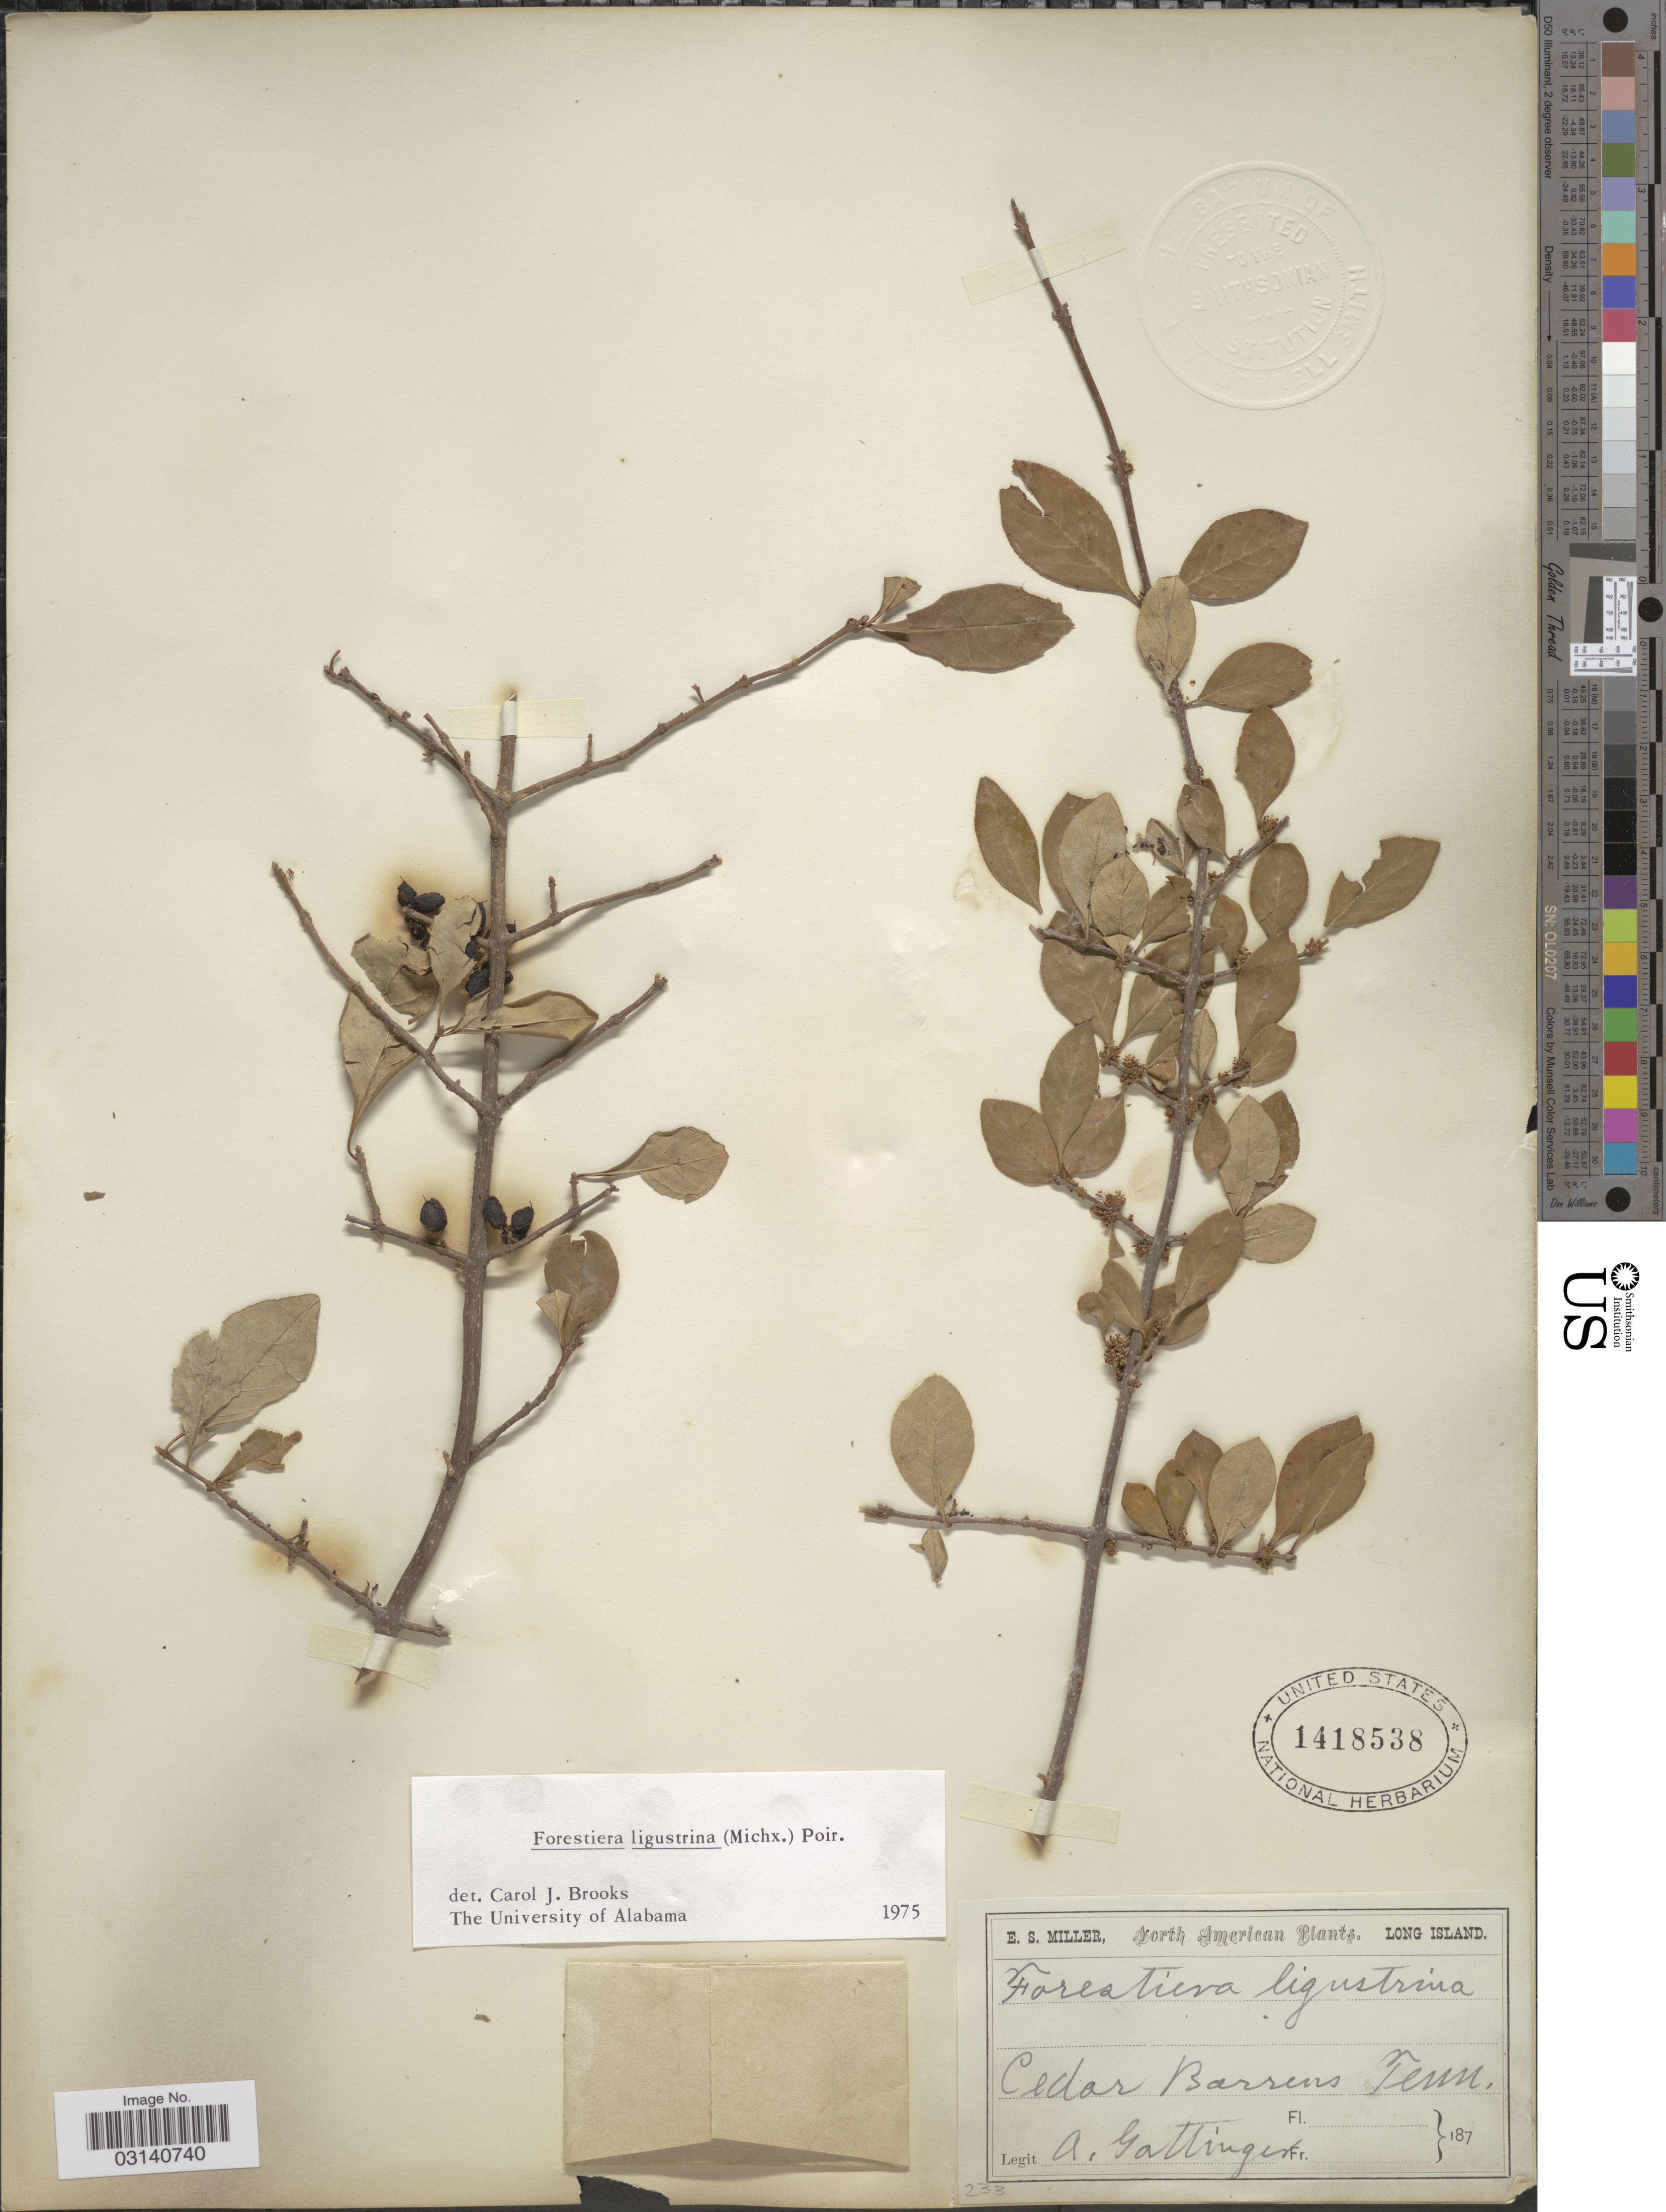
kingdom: Plantae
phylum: Tracheophyta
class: Magnoliopsida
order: Lamiales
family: Oleaceae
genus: Forestiera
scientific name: Forestiera ligustrina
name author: (Michx.) Poir.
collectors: A. Gattinger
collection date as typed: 187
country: United States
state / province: Tennessee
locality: Cedar Barrens.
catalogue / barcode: US 1418538